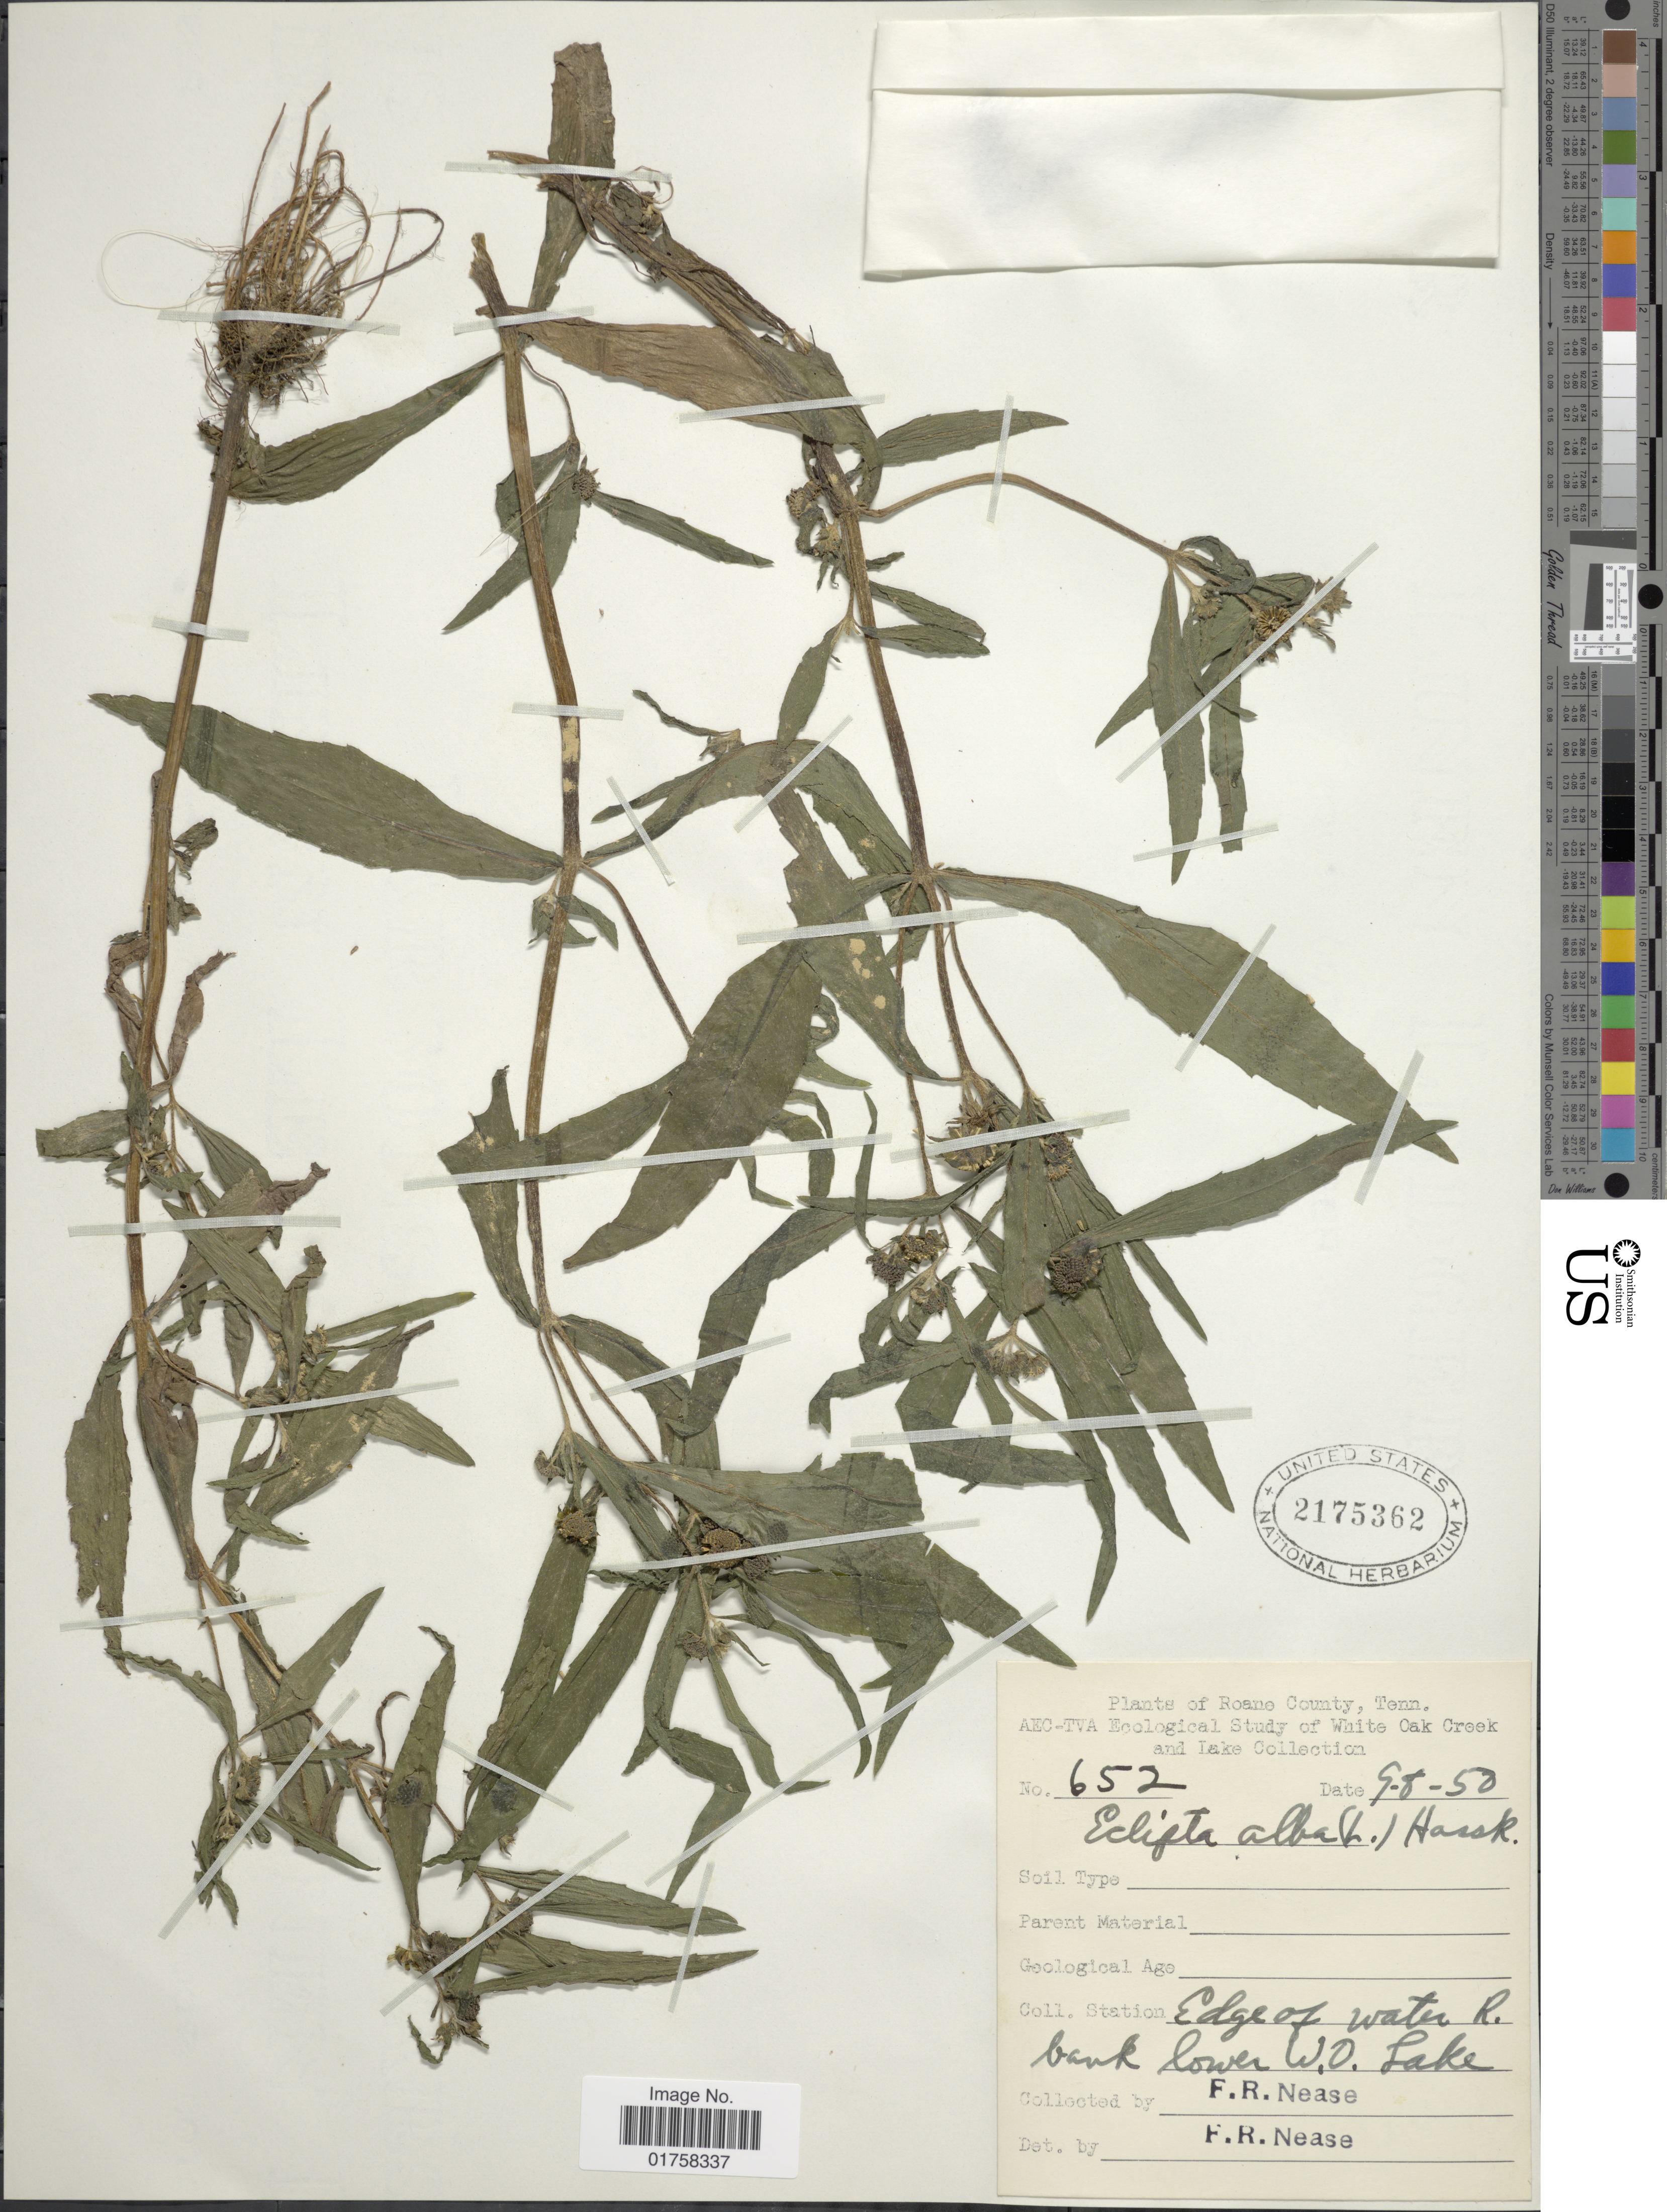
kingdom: Plantae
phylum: Tracheophyta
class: Magnoliopsida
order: Asterales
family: Asteraceae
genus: Eclipta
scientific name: Eclipta alba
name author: (L.) Hassk.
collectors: F. Nease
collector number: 652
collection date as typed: Transcribed d/m/y: 8/9/50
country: United States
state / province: Tennessee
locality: Roane County, Edge of water R. bank lower W. O. Lake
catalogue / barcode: US 2175362